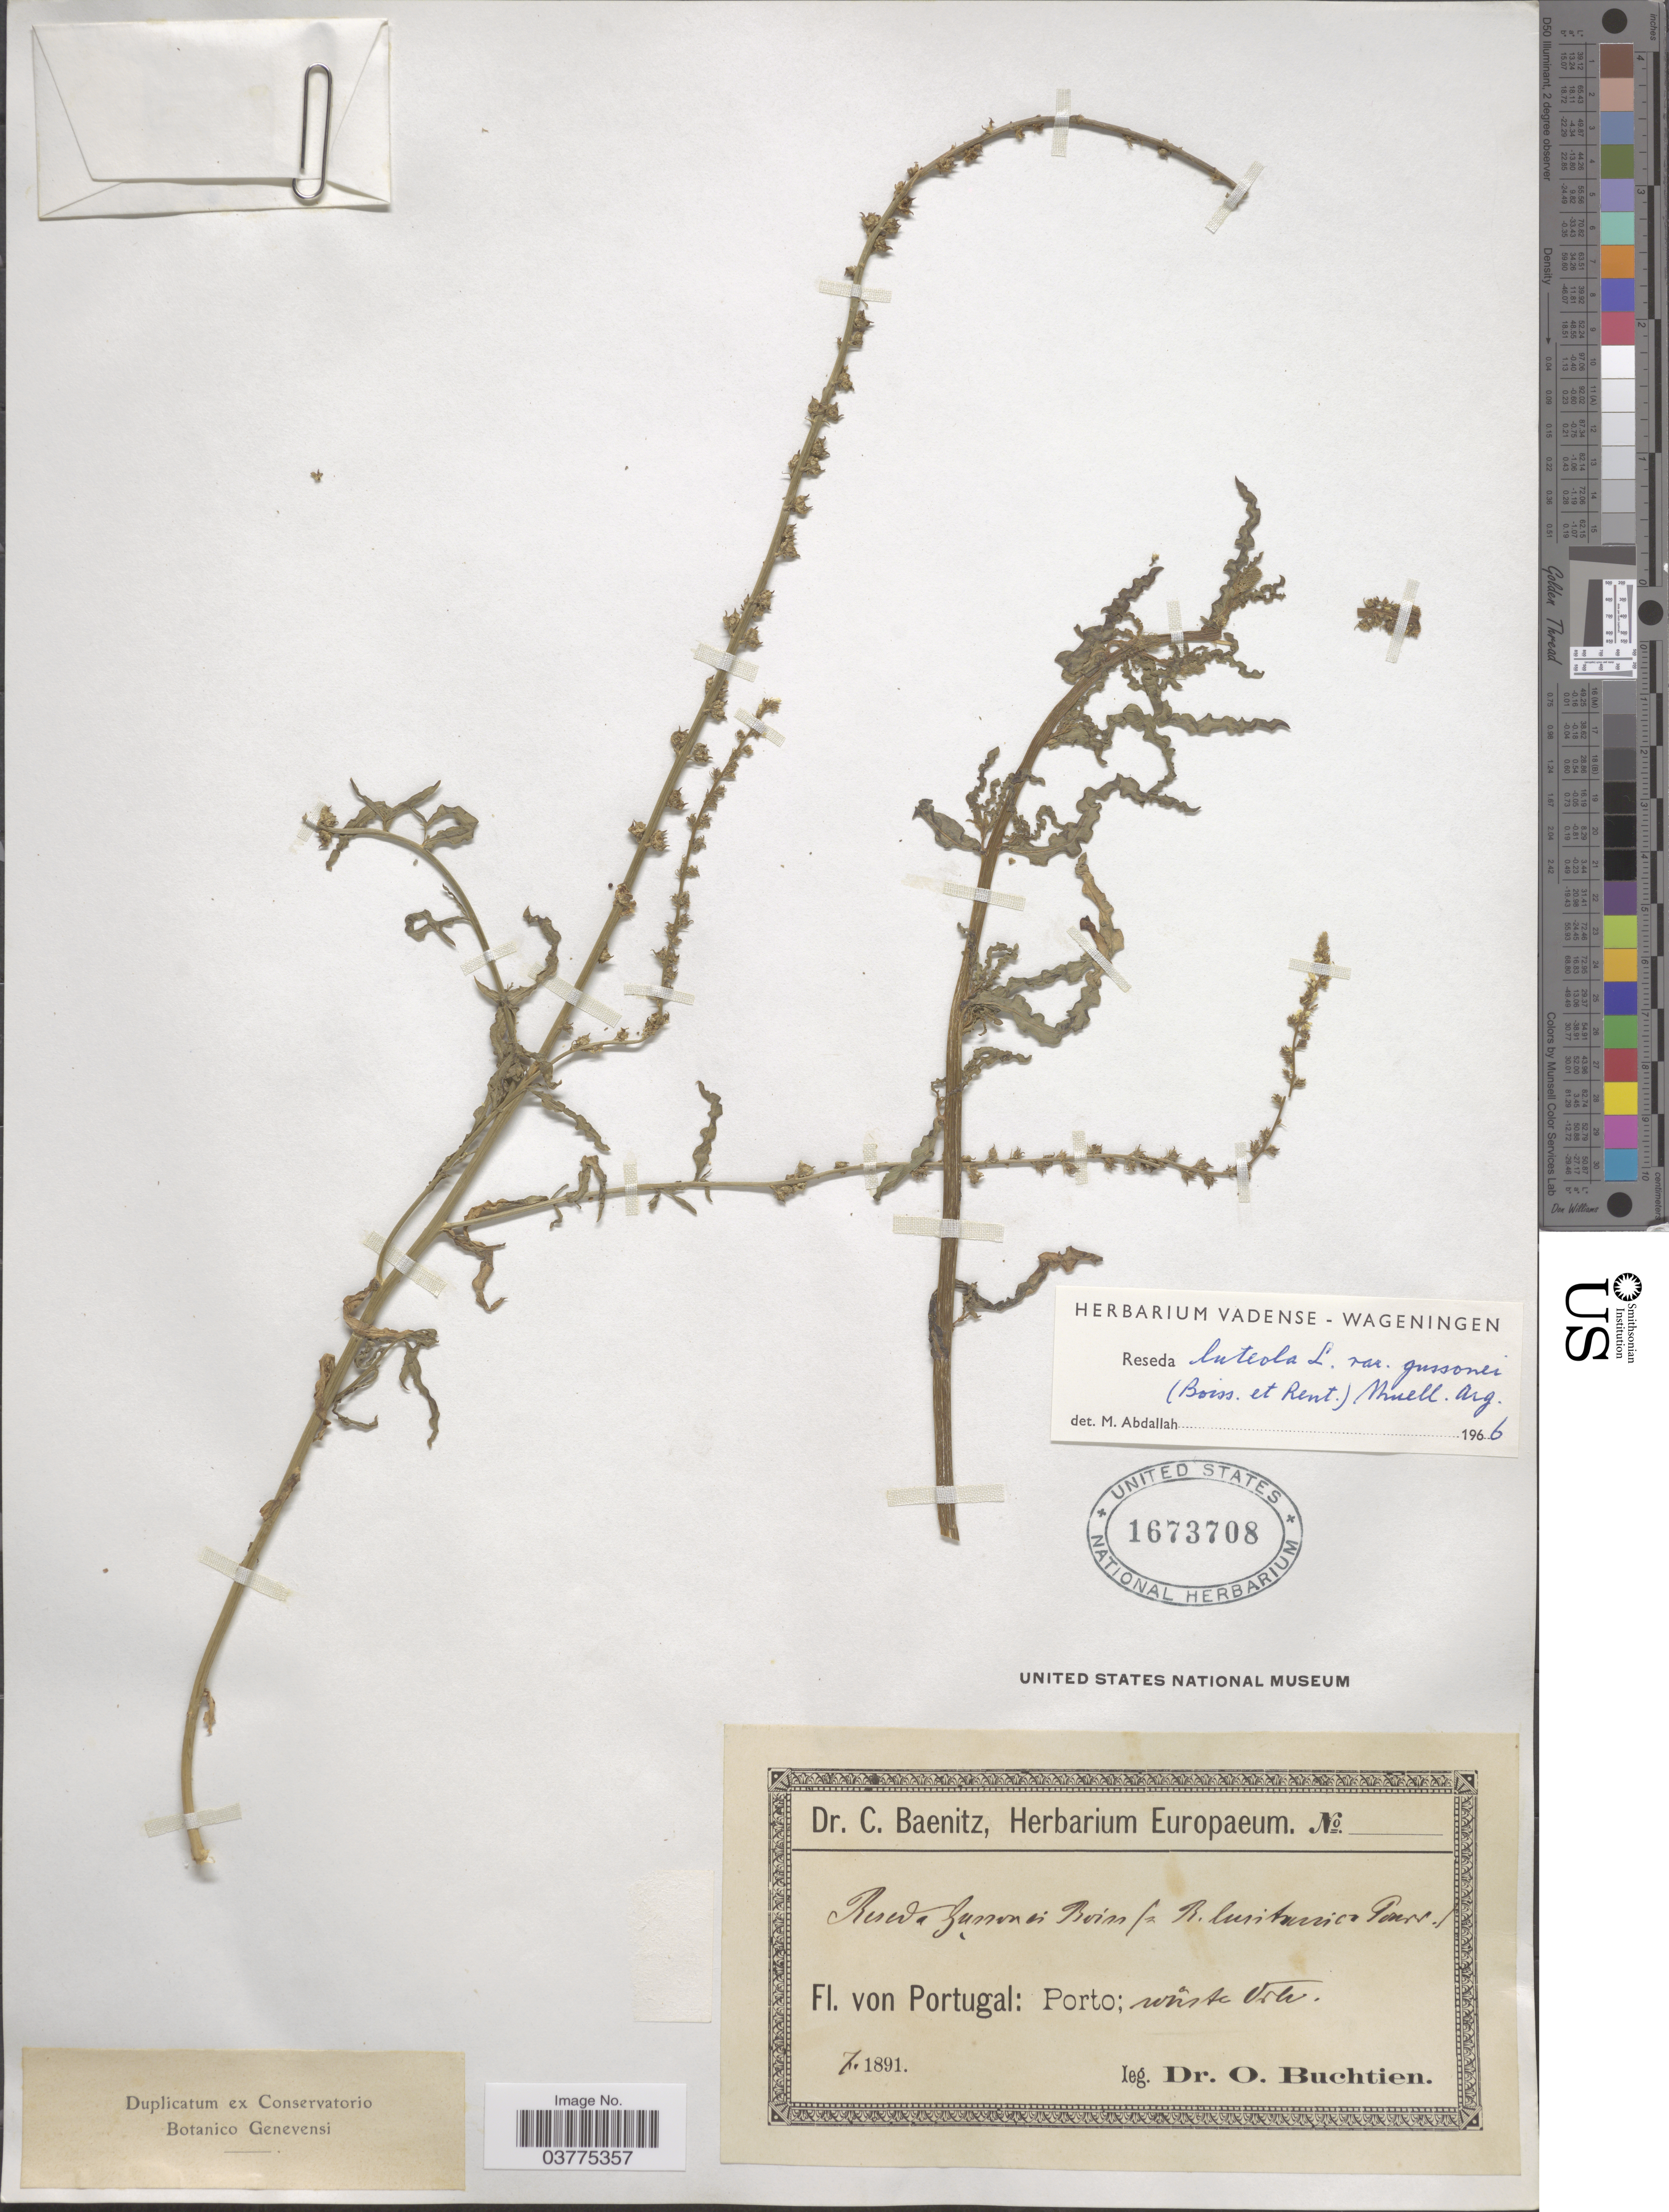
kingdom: Plantae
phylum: Tracheophyta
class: Magnoliopsida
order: Brassicales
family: Resedaceae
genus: Reseda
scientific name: Reseda luteola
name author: L.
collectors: O. Buchtien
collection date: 1891-07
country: Portugal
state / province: Porto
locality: Wuste Orte.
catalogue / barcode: US 1673708